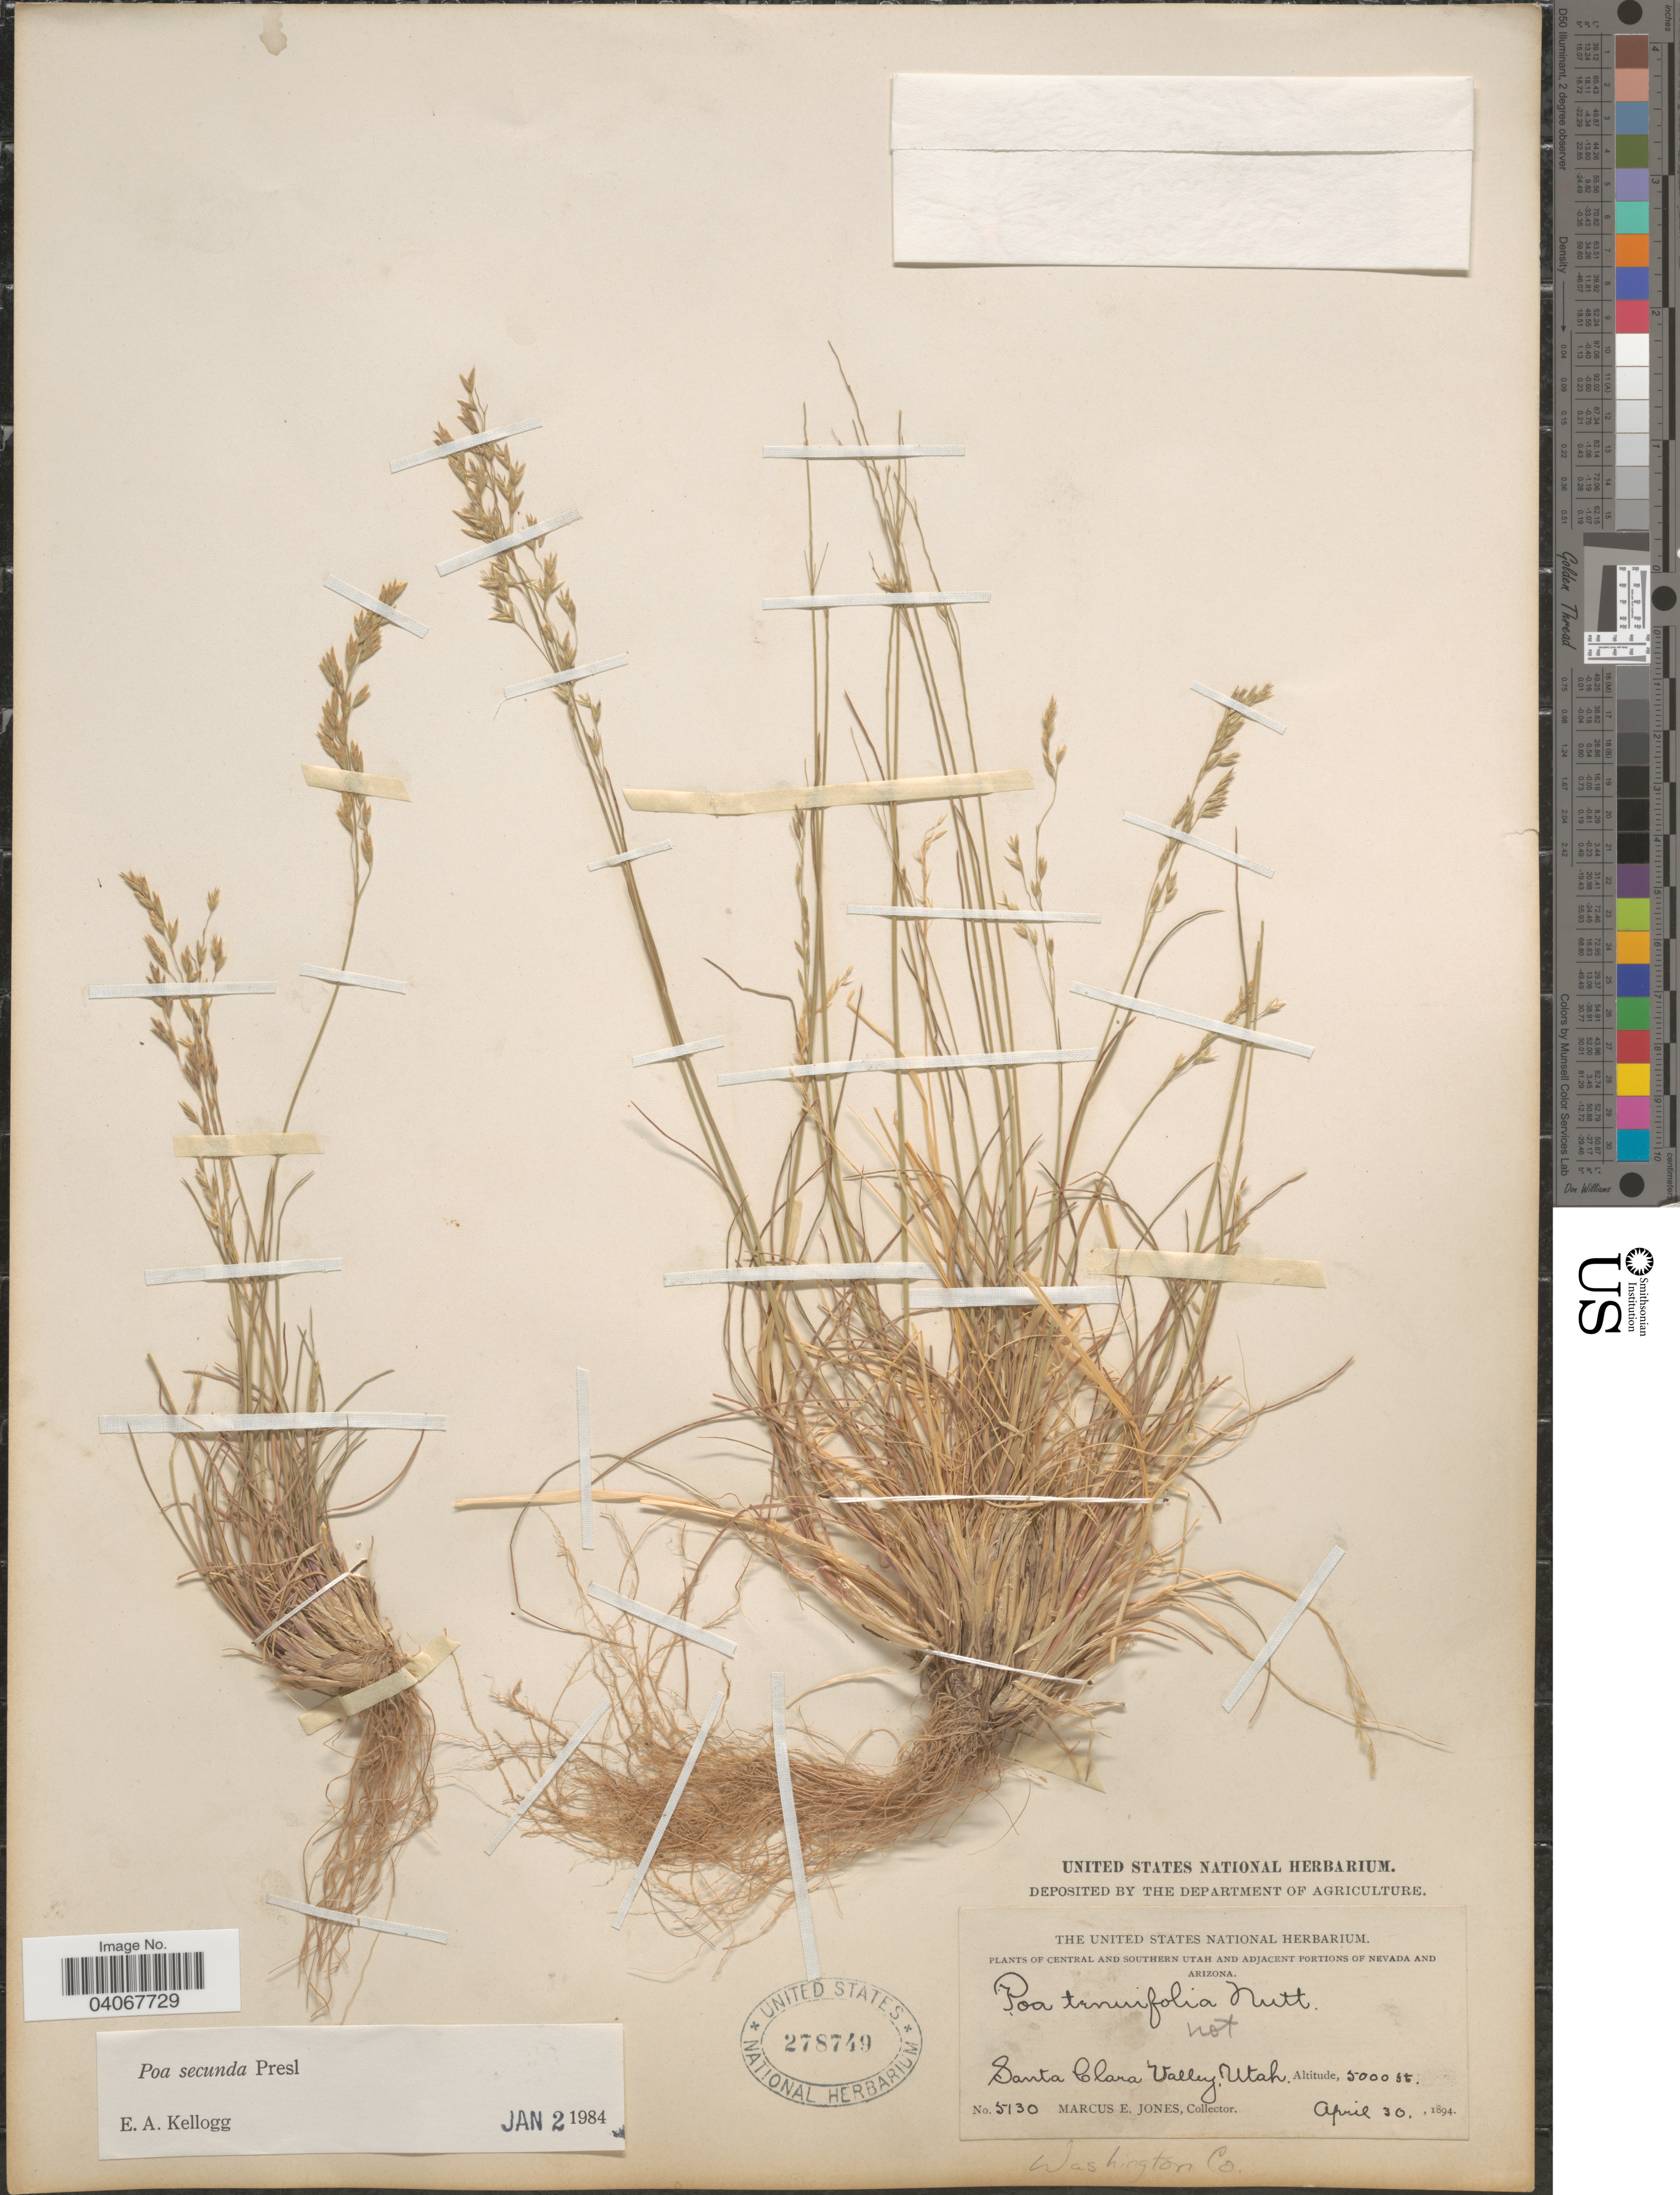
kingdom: Plantae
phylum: Tracheophyta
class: Liliopsida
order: Poales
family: Poaceae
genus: Poa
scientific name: Poa secunda subsp. secunda var. secunda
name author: J. Presl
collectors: M. E. Jones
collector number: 5130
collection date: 1894-04-30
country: United States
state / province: Utah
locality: Central and Southern Utah. Santa Clara Valley. Washington Co.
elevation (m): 1524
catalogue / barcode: US 278749